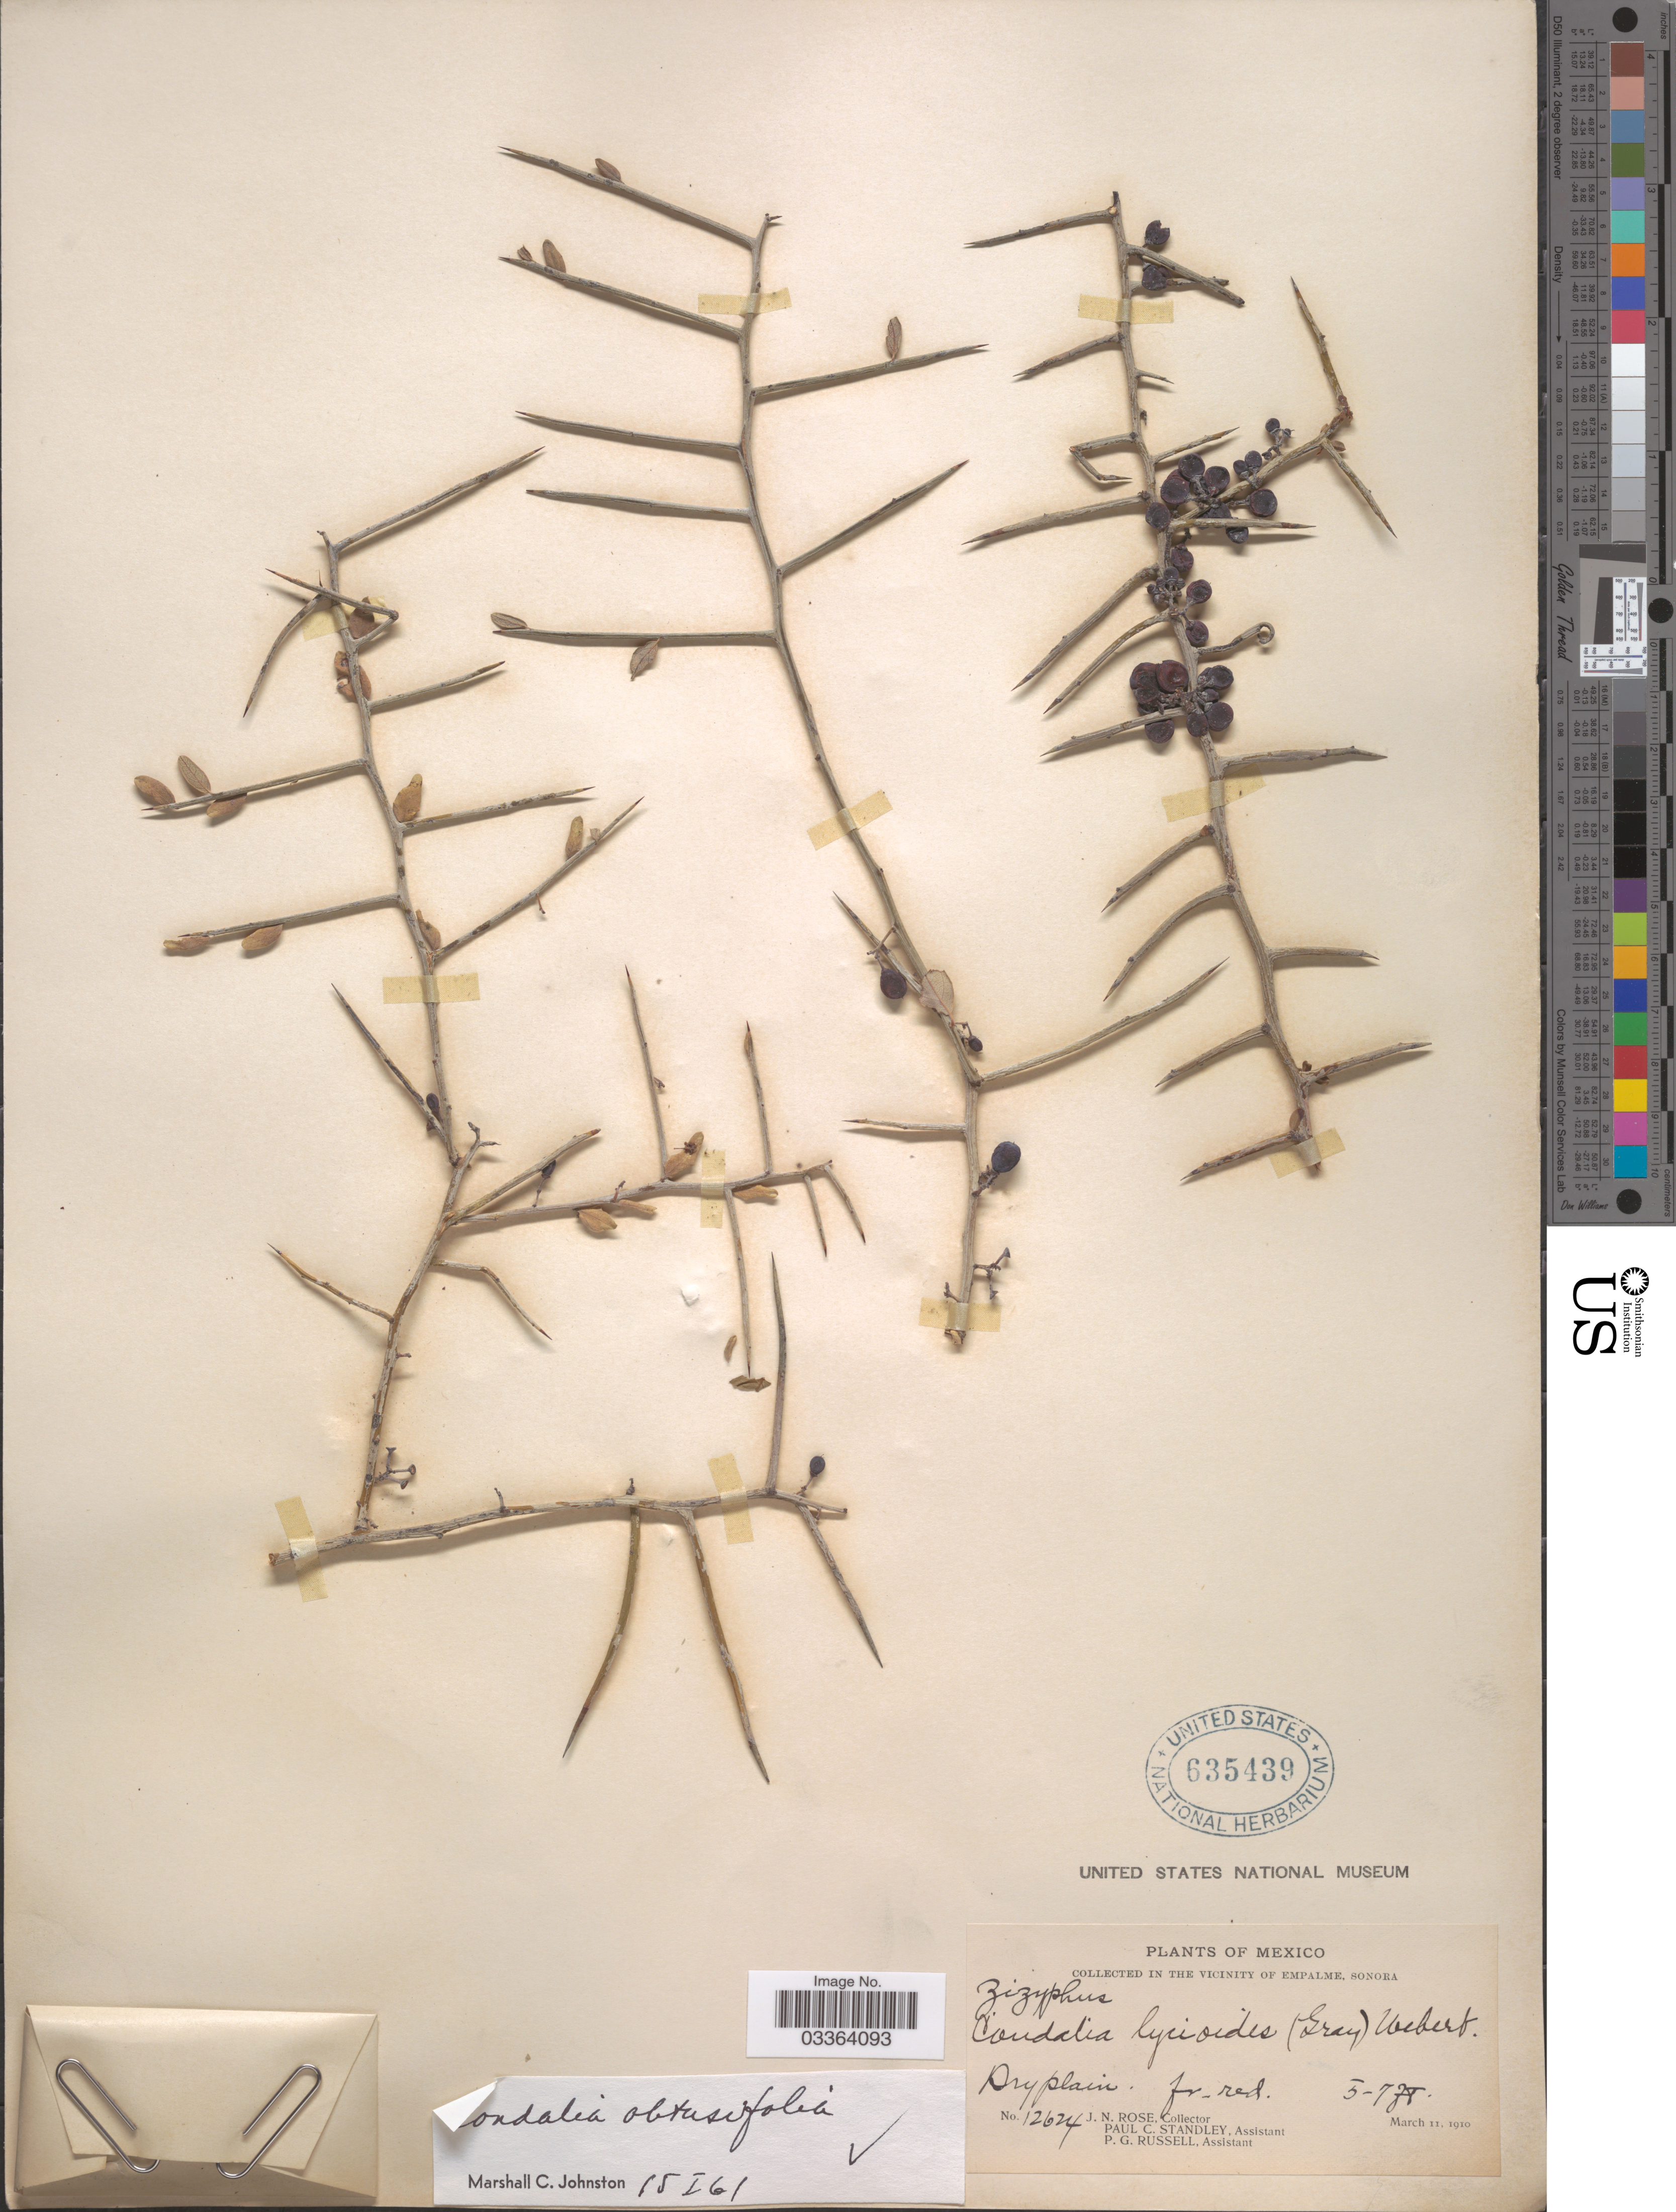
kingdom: Plantae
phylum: Tracheophyta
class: Magnoliopsida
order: Rosales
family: Rhamnaceae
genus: Sarcomphalus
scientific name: Sarcomphalus obtusifolius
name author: (Hook. ex Torr. & A. Gray) Hauenschild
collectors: J. N. Rose, P. C. Standley & P. G. Russell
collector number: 12624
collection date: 1910-03-11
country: Mexico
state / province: Sonora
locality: In the vicinity of Empalme.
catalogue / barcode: US 635439